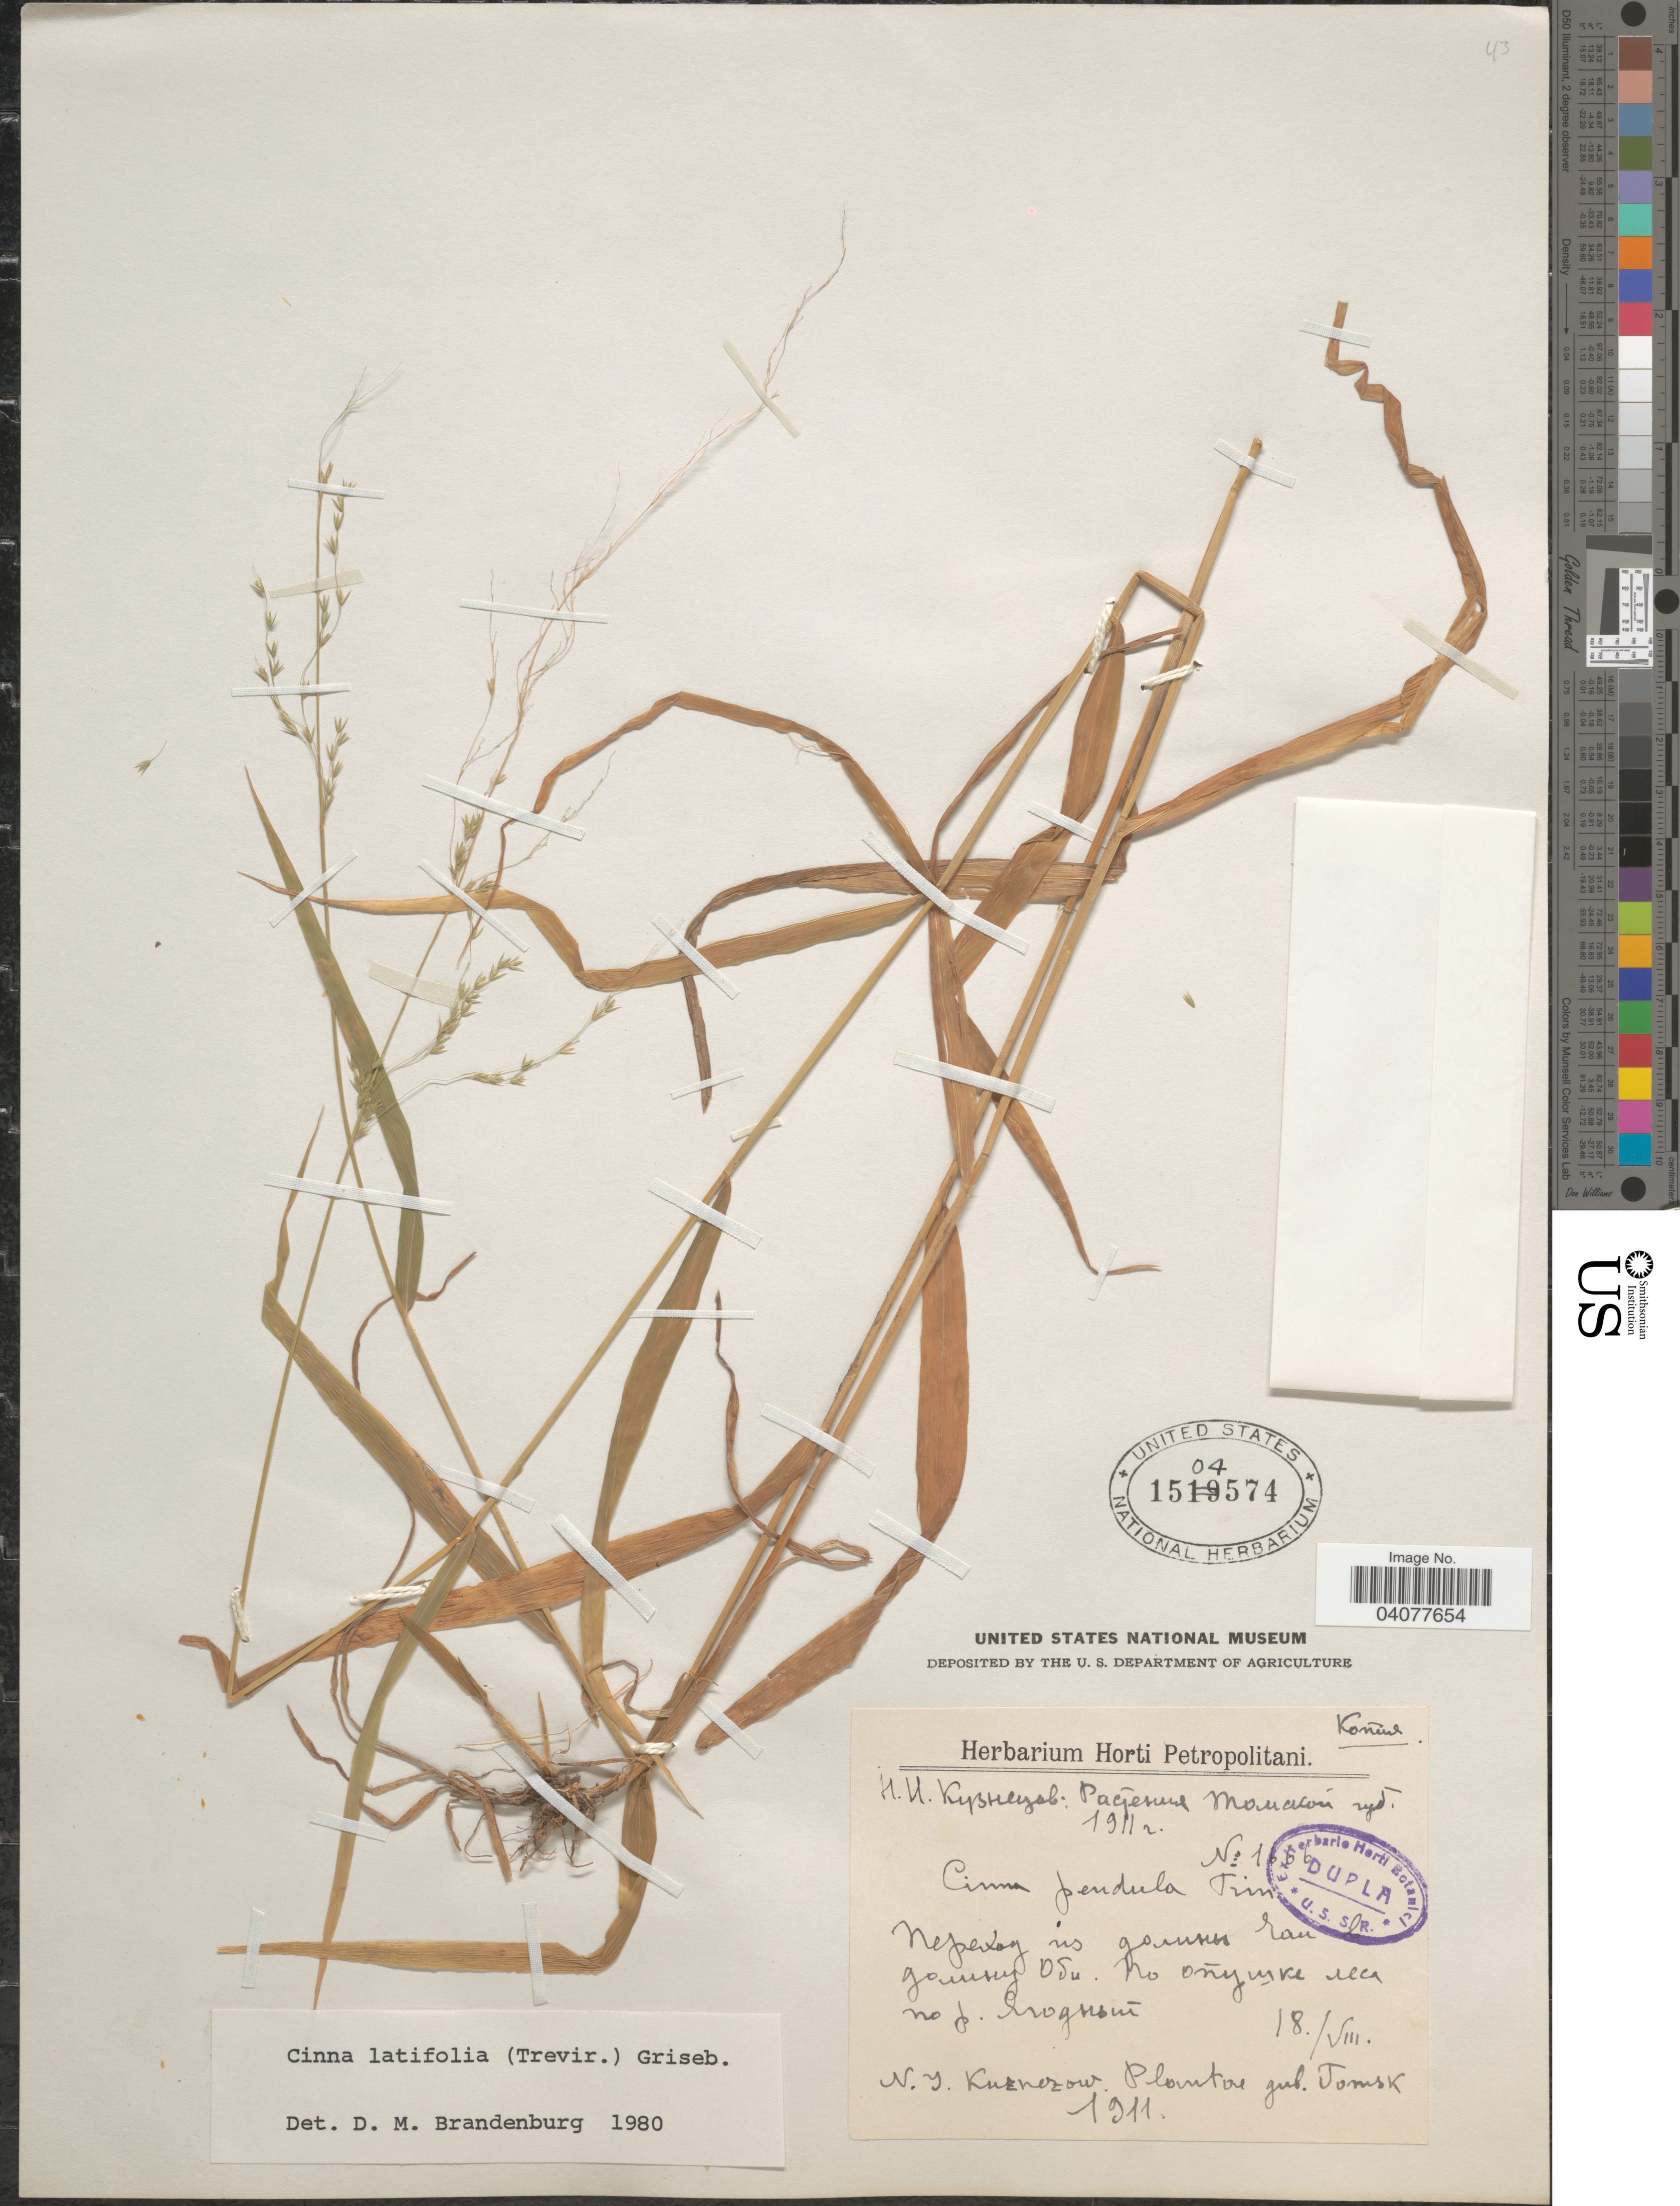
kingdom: Plantae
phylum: Tracheophyta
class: Liliopsida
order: Poales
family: Poaceae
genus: Cinna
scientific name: Cinna latifolia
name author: (Trevir. ex Goeppert) Griseb.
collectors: N. Kusnezow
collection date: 1911-08-18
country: Russian Federation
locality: Tomskaya Gubernia. Transition from valley Chan to valley Ob, along river Yagodnyy.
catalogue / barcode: US 1504574